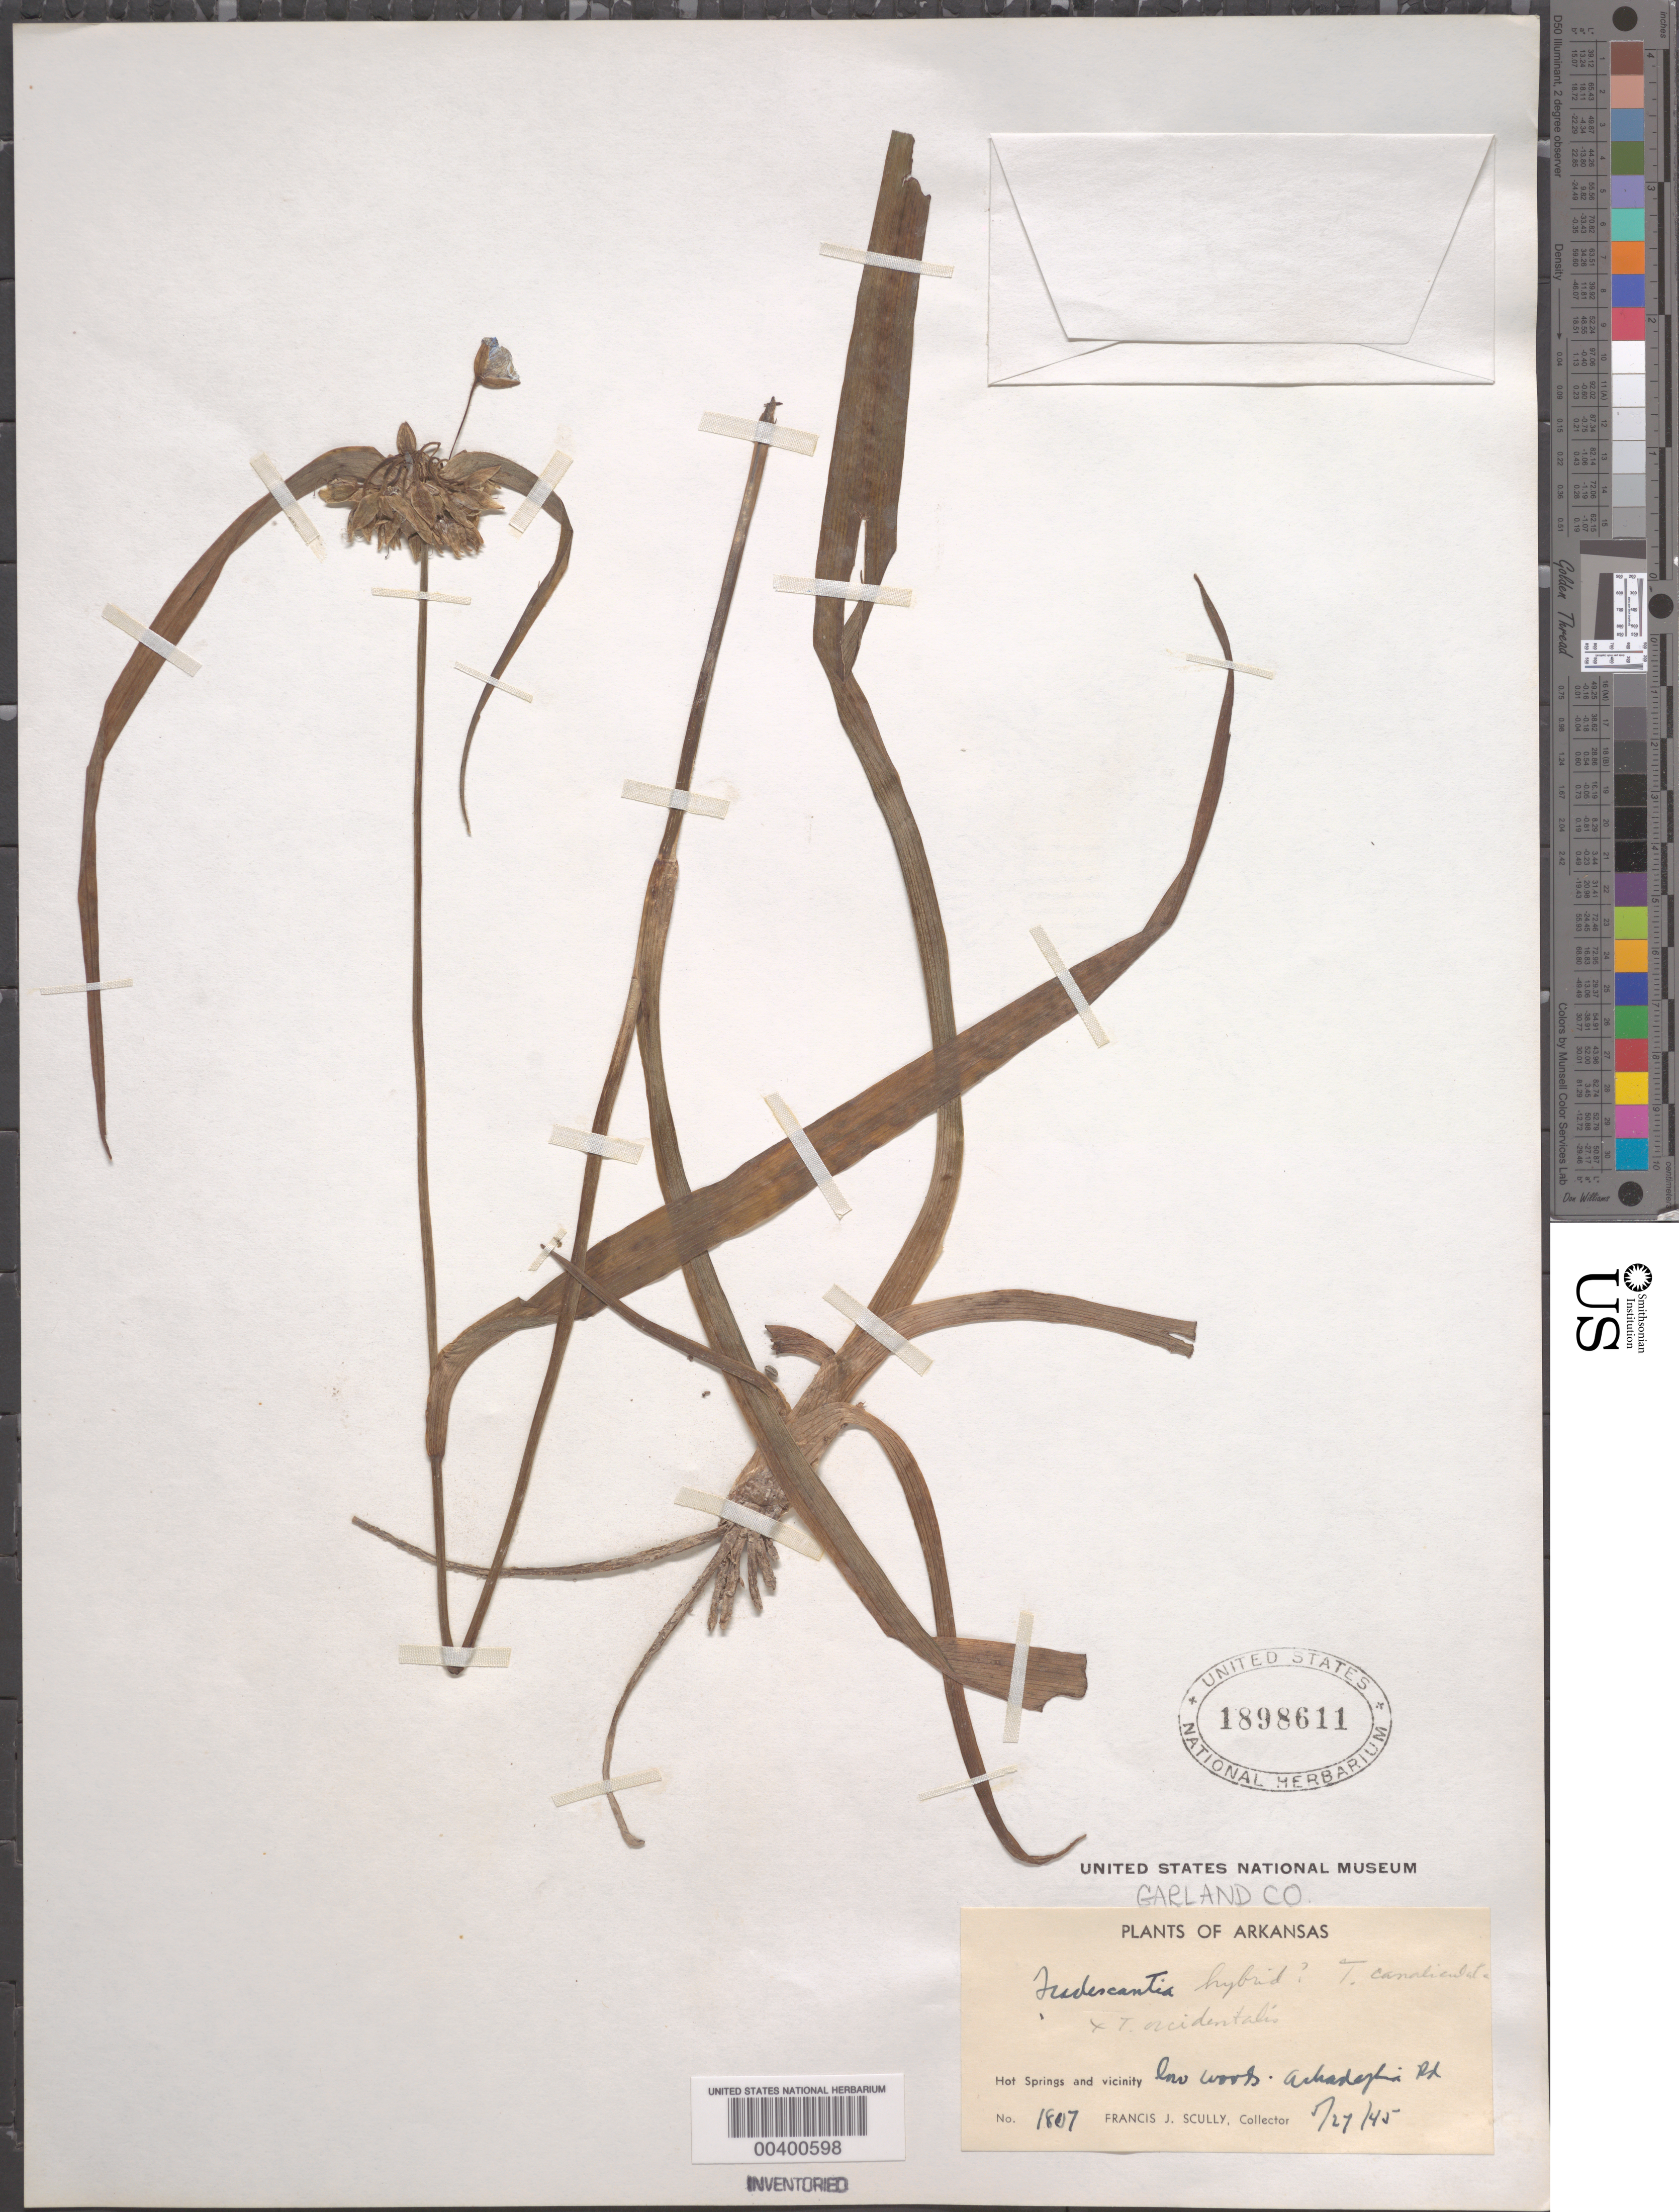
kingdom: Plantae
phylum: Tracheophyta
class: Liliopsida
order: Commelinales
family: Commelinaceae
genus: Tradescantia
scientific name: Tradescantia ohiensis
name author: Raf.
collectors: F. Scully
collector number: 1807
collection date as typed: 27 May 1945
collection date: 1945-05-27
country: United States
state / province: Arkansas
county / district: Garland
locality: Hot springs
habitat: Low woods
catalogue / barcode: US 1898611